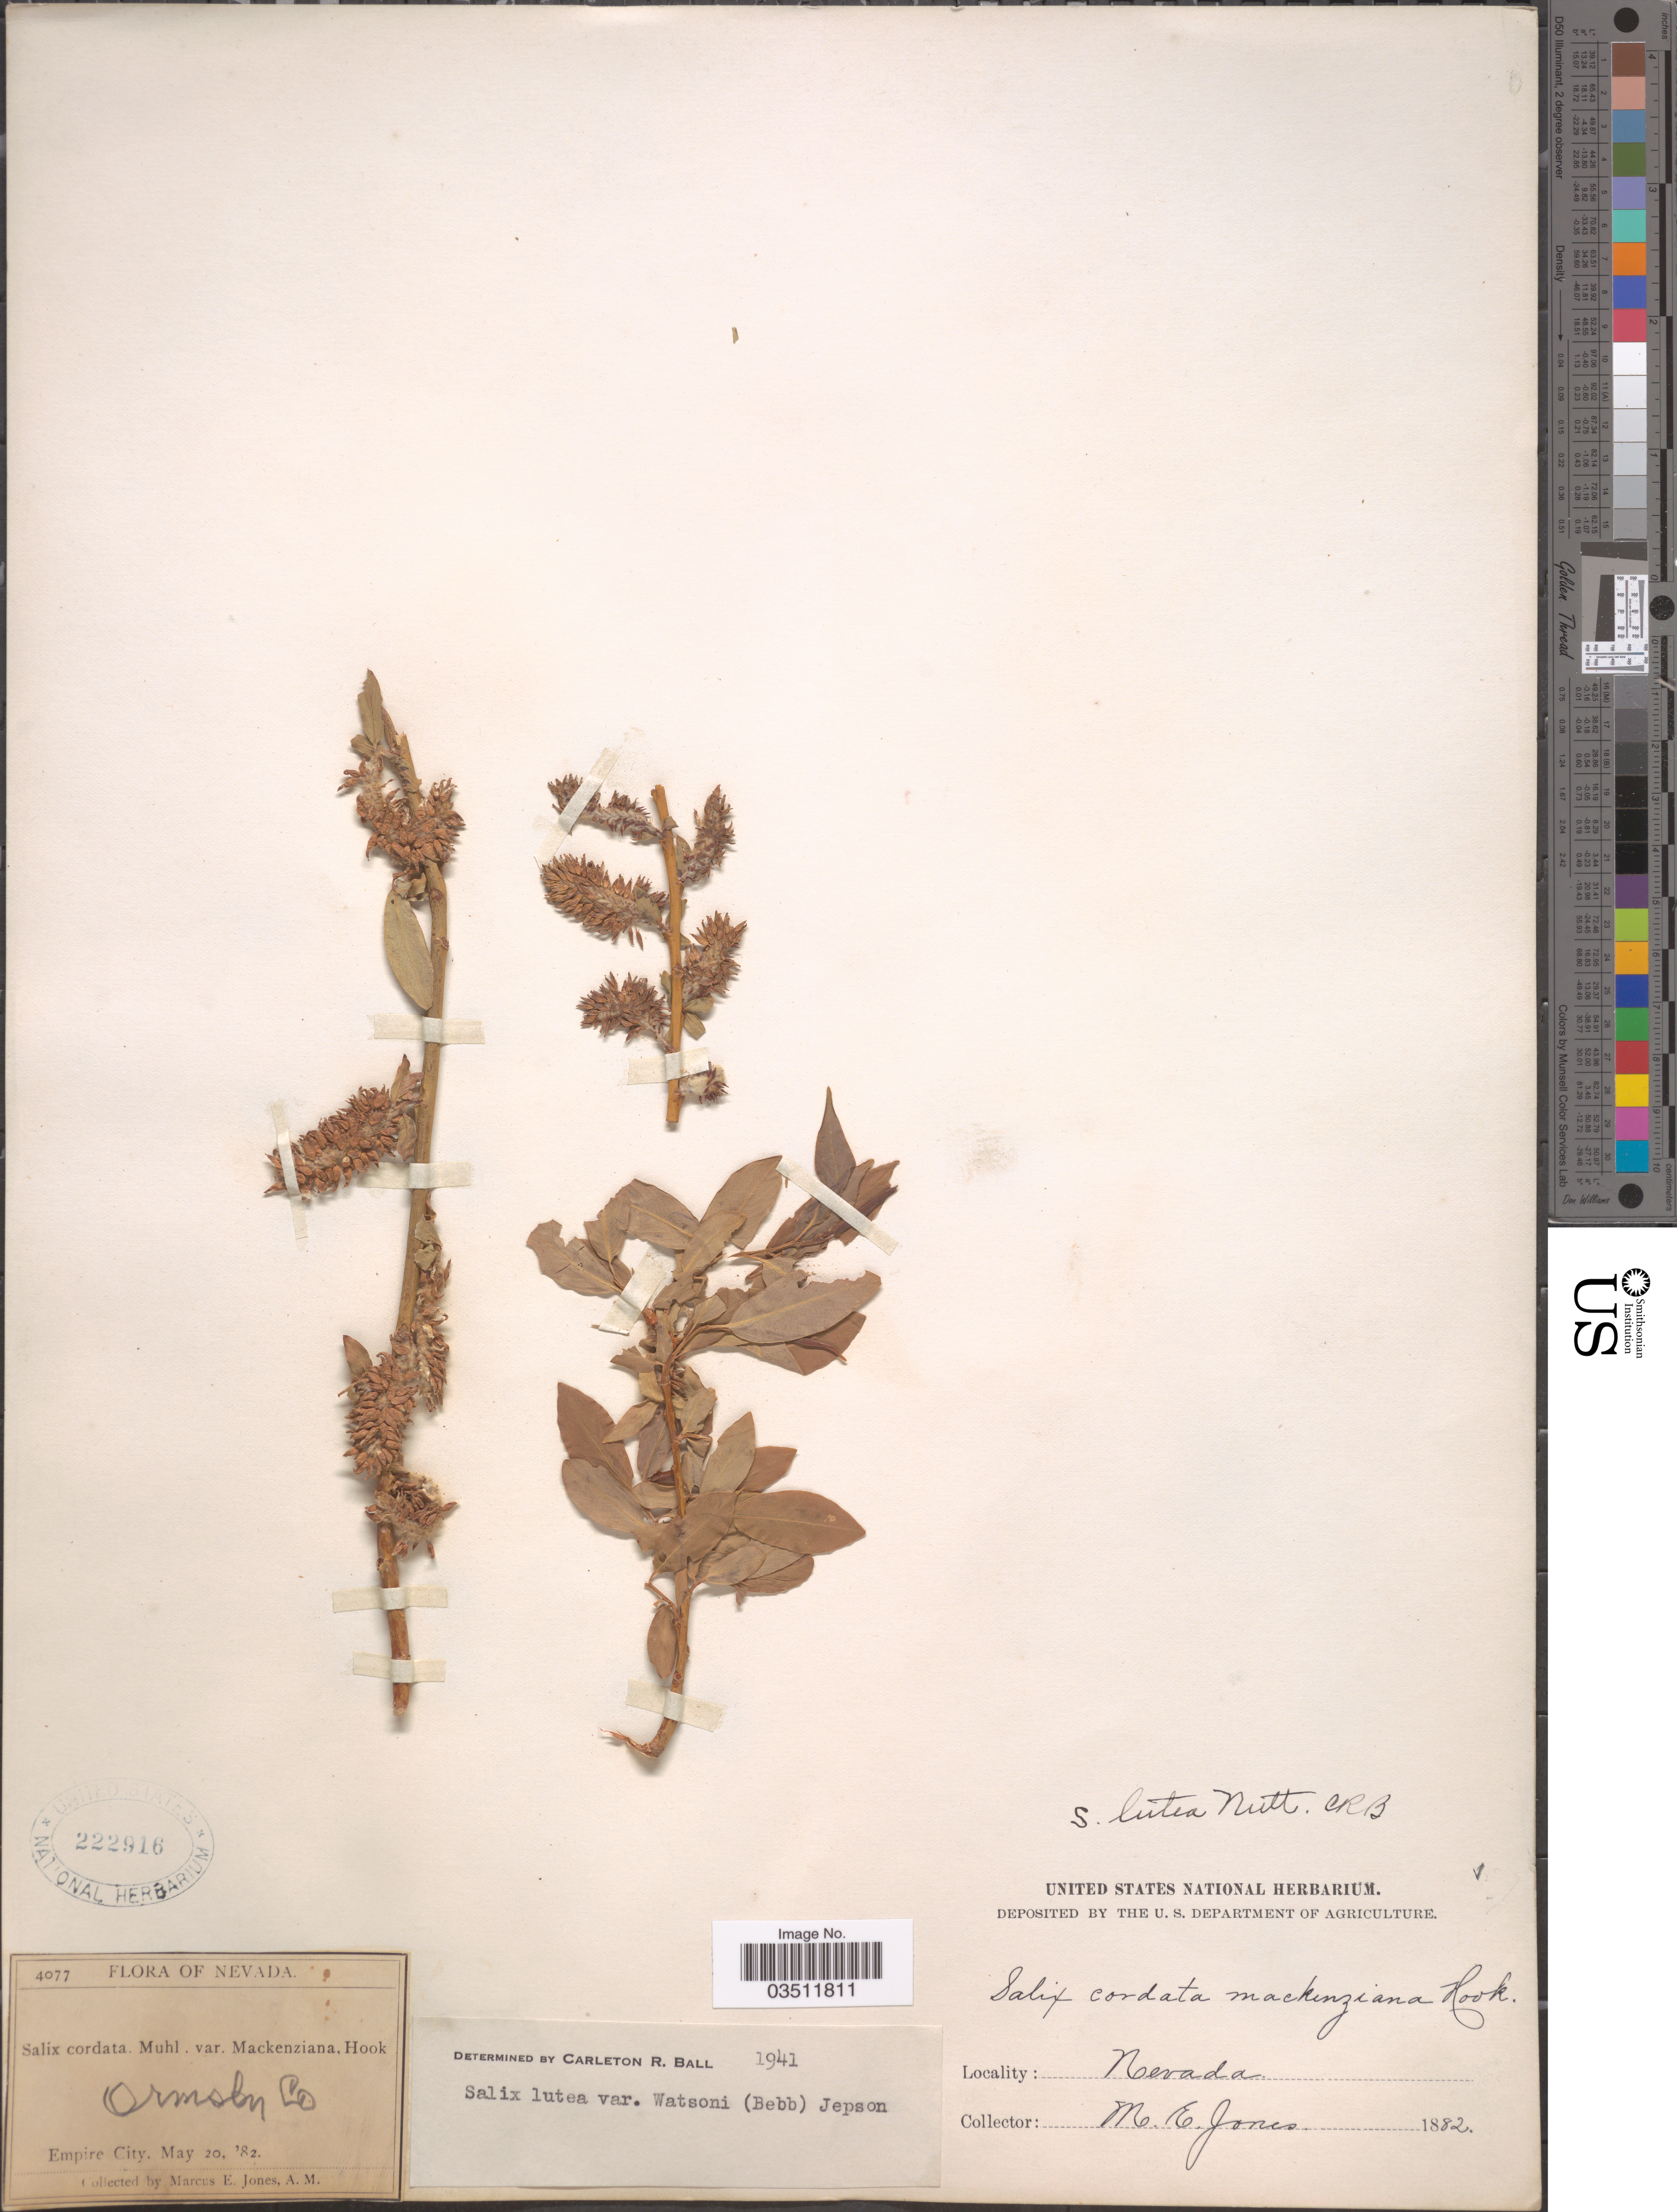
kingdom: Plantae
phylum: Tracheophyta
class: Magnoliopsida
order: Malpighiales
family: Salicaceae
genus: Salix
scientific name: Salix lutea var. watsonii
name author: (Bebb) Jeps.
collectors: M. E. Jones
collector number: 4077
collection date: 1882-05-20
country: United States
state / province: Nevada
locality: Empire City.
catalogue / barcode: US 222916